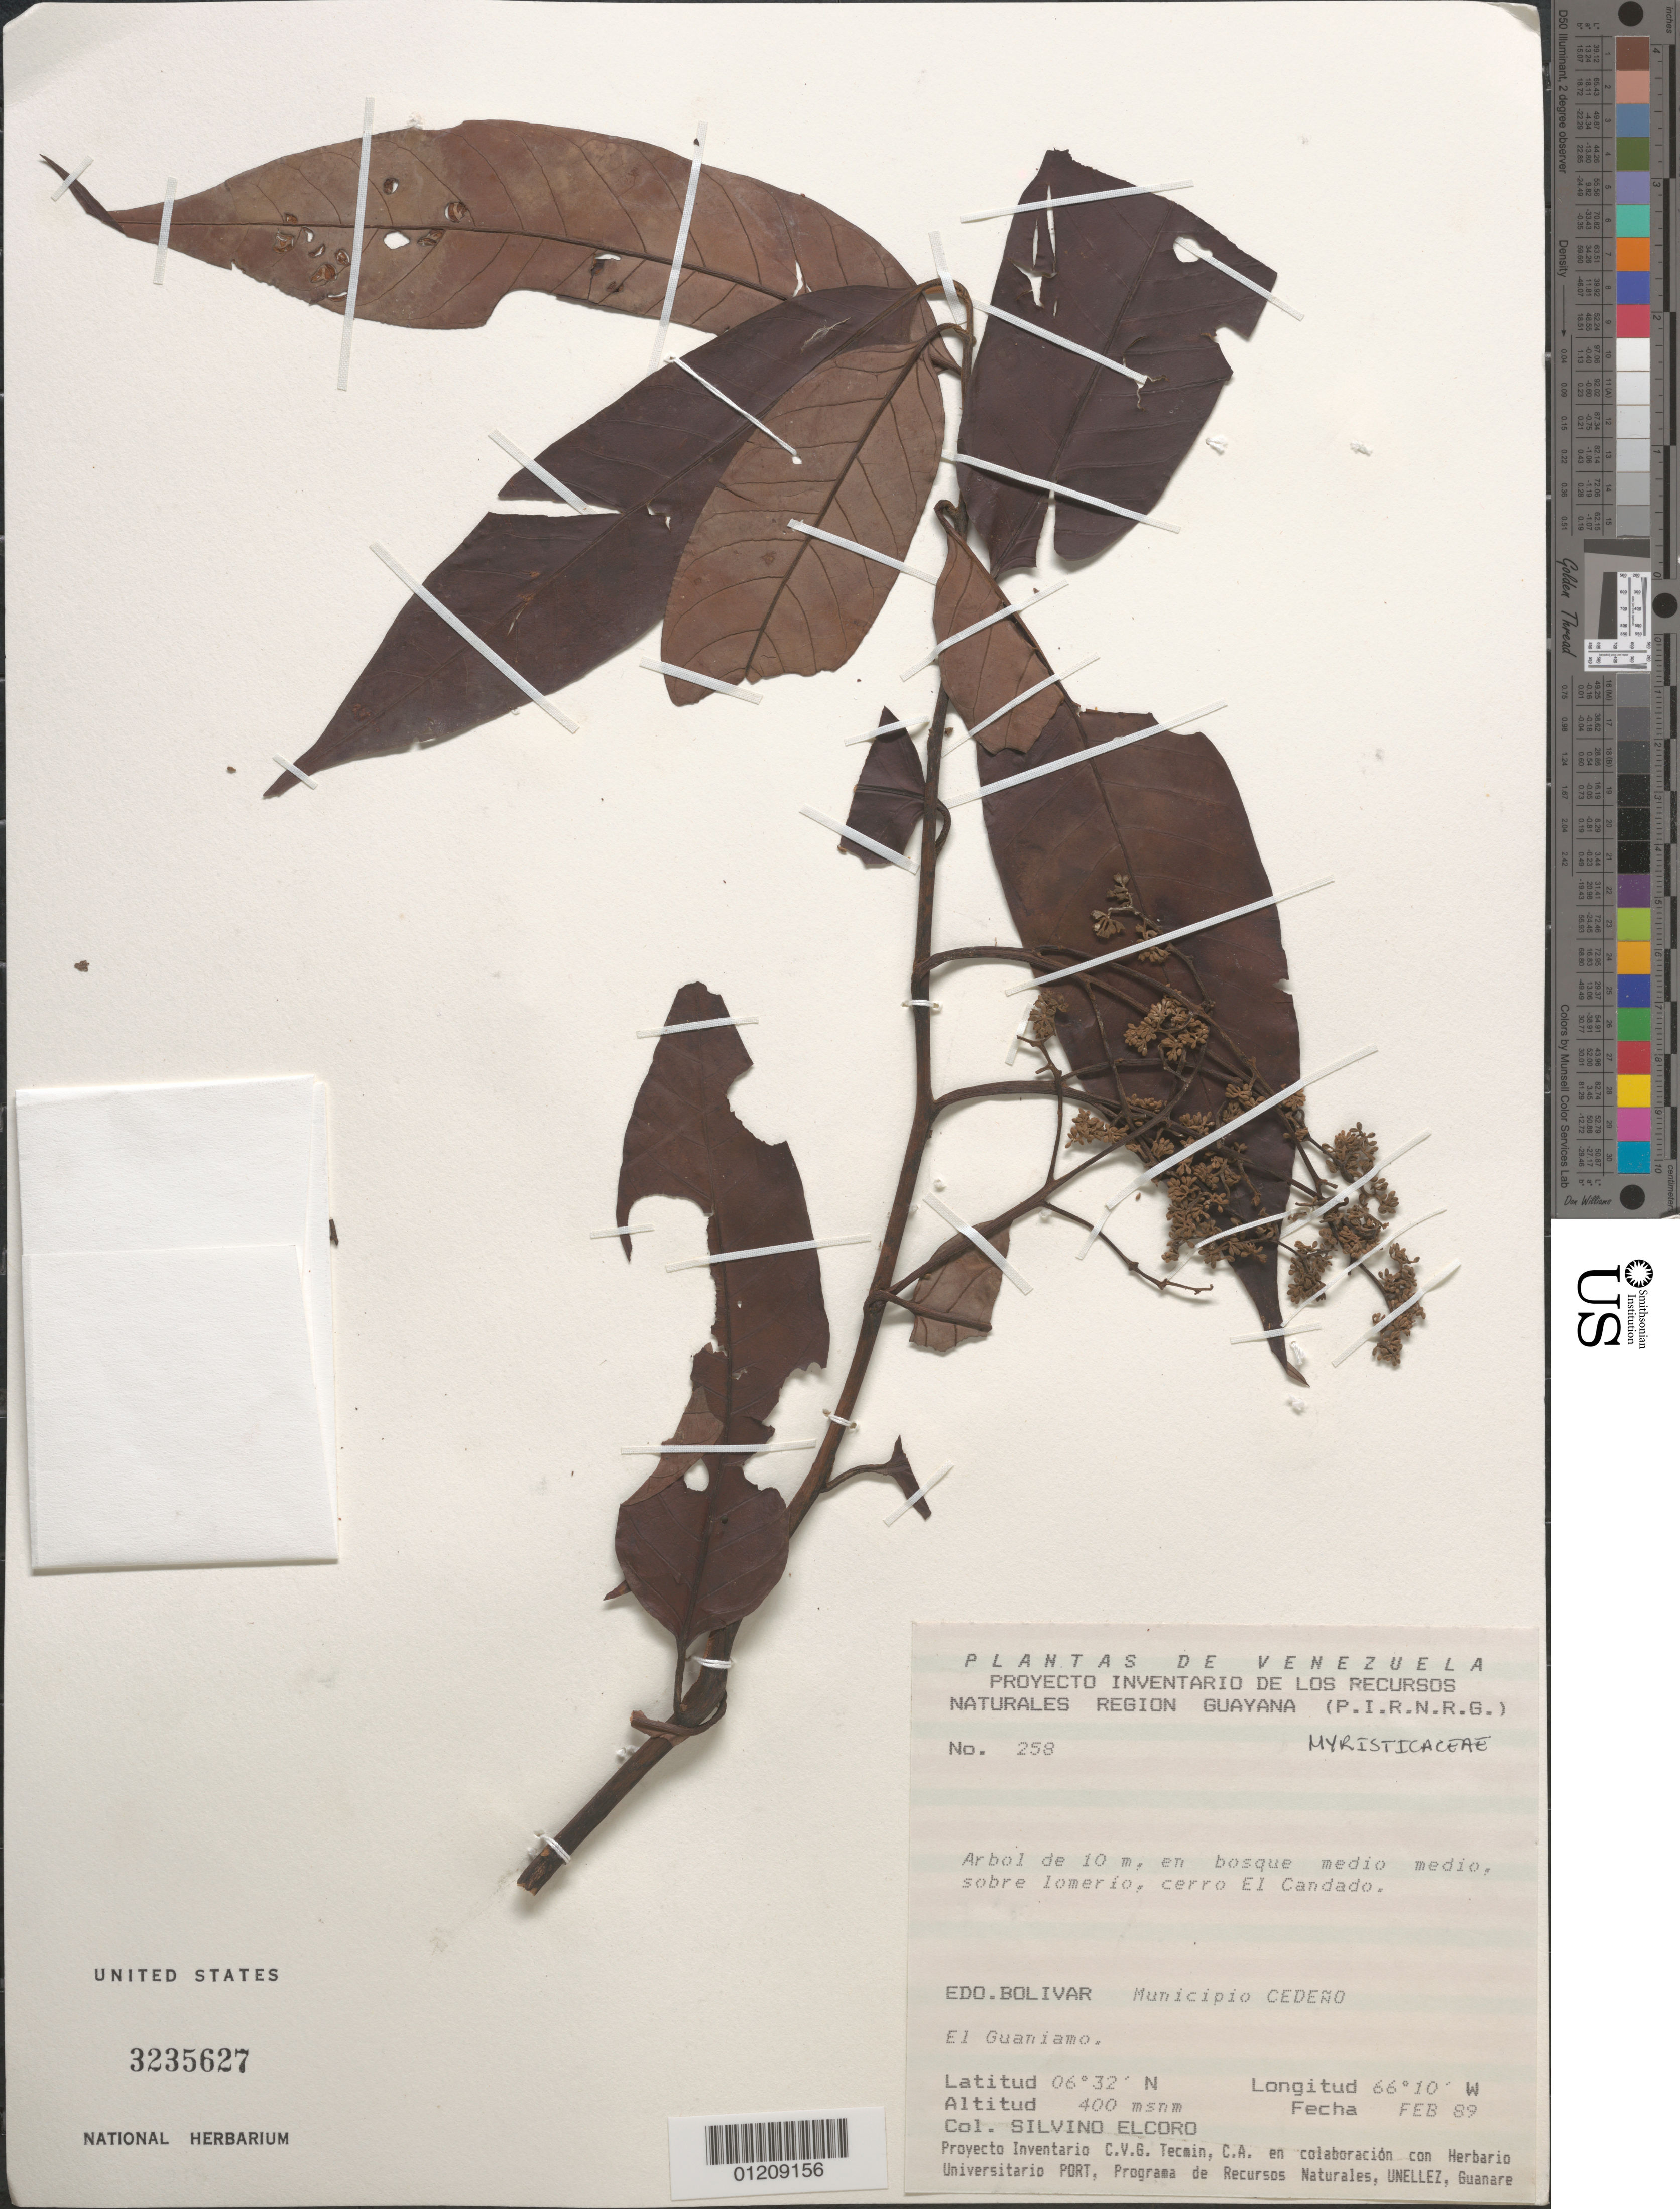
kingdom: Plantae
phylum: Tracheophyta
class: Magnoliopsida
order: Magnoliales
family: Myristicaceae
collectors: S. Elcoro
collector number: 258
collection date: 1989-02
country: Venezuela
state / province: Bolívar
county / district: Cedeño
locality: El Guaniamo. Sobre lomerio, cerro El Candado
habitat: Bosque medio medio, sobre lomerio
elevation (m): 400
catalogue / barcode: US 3235627